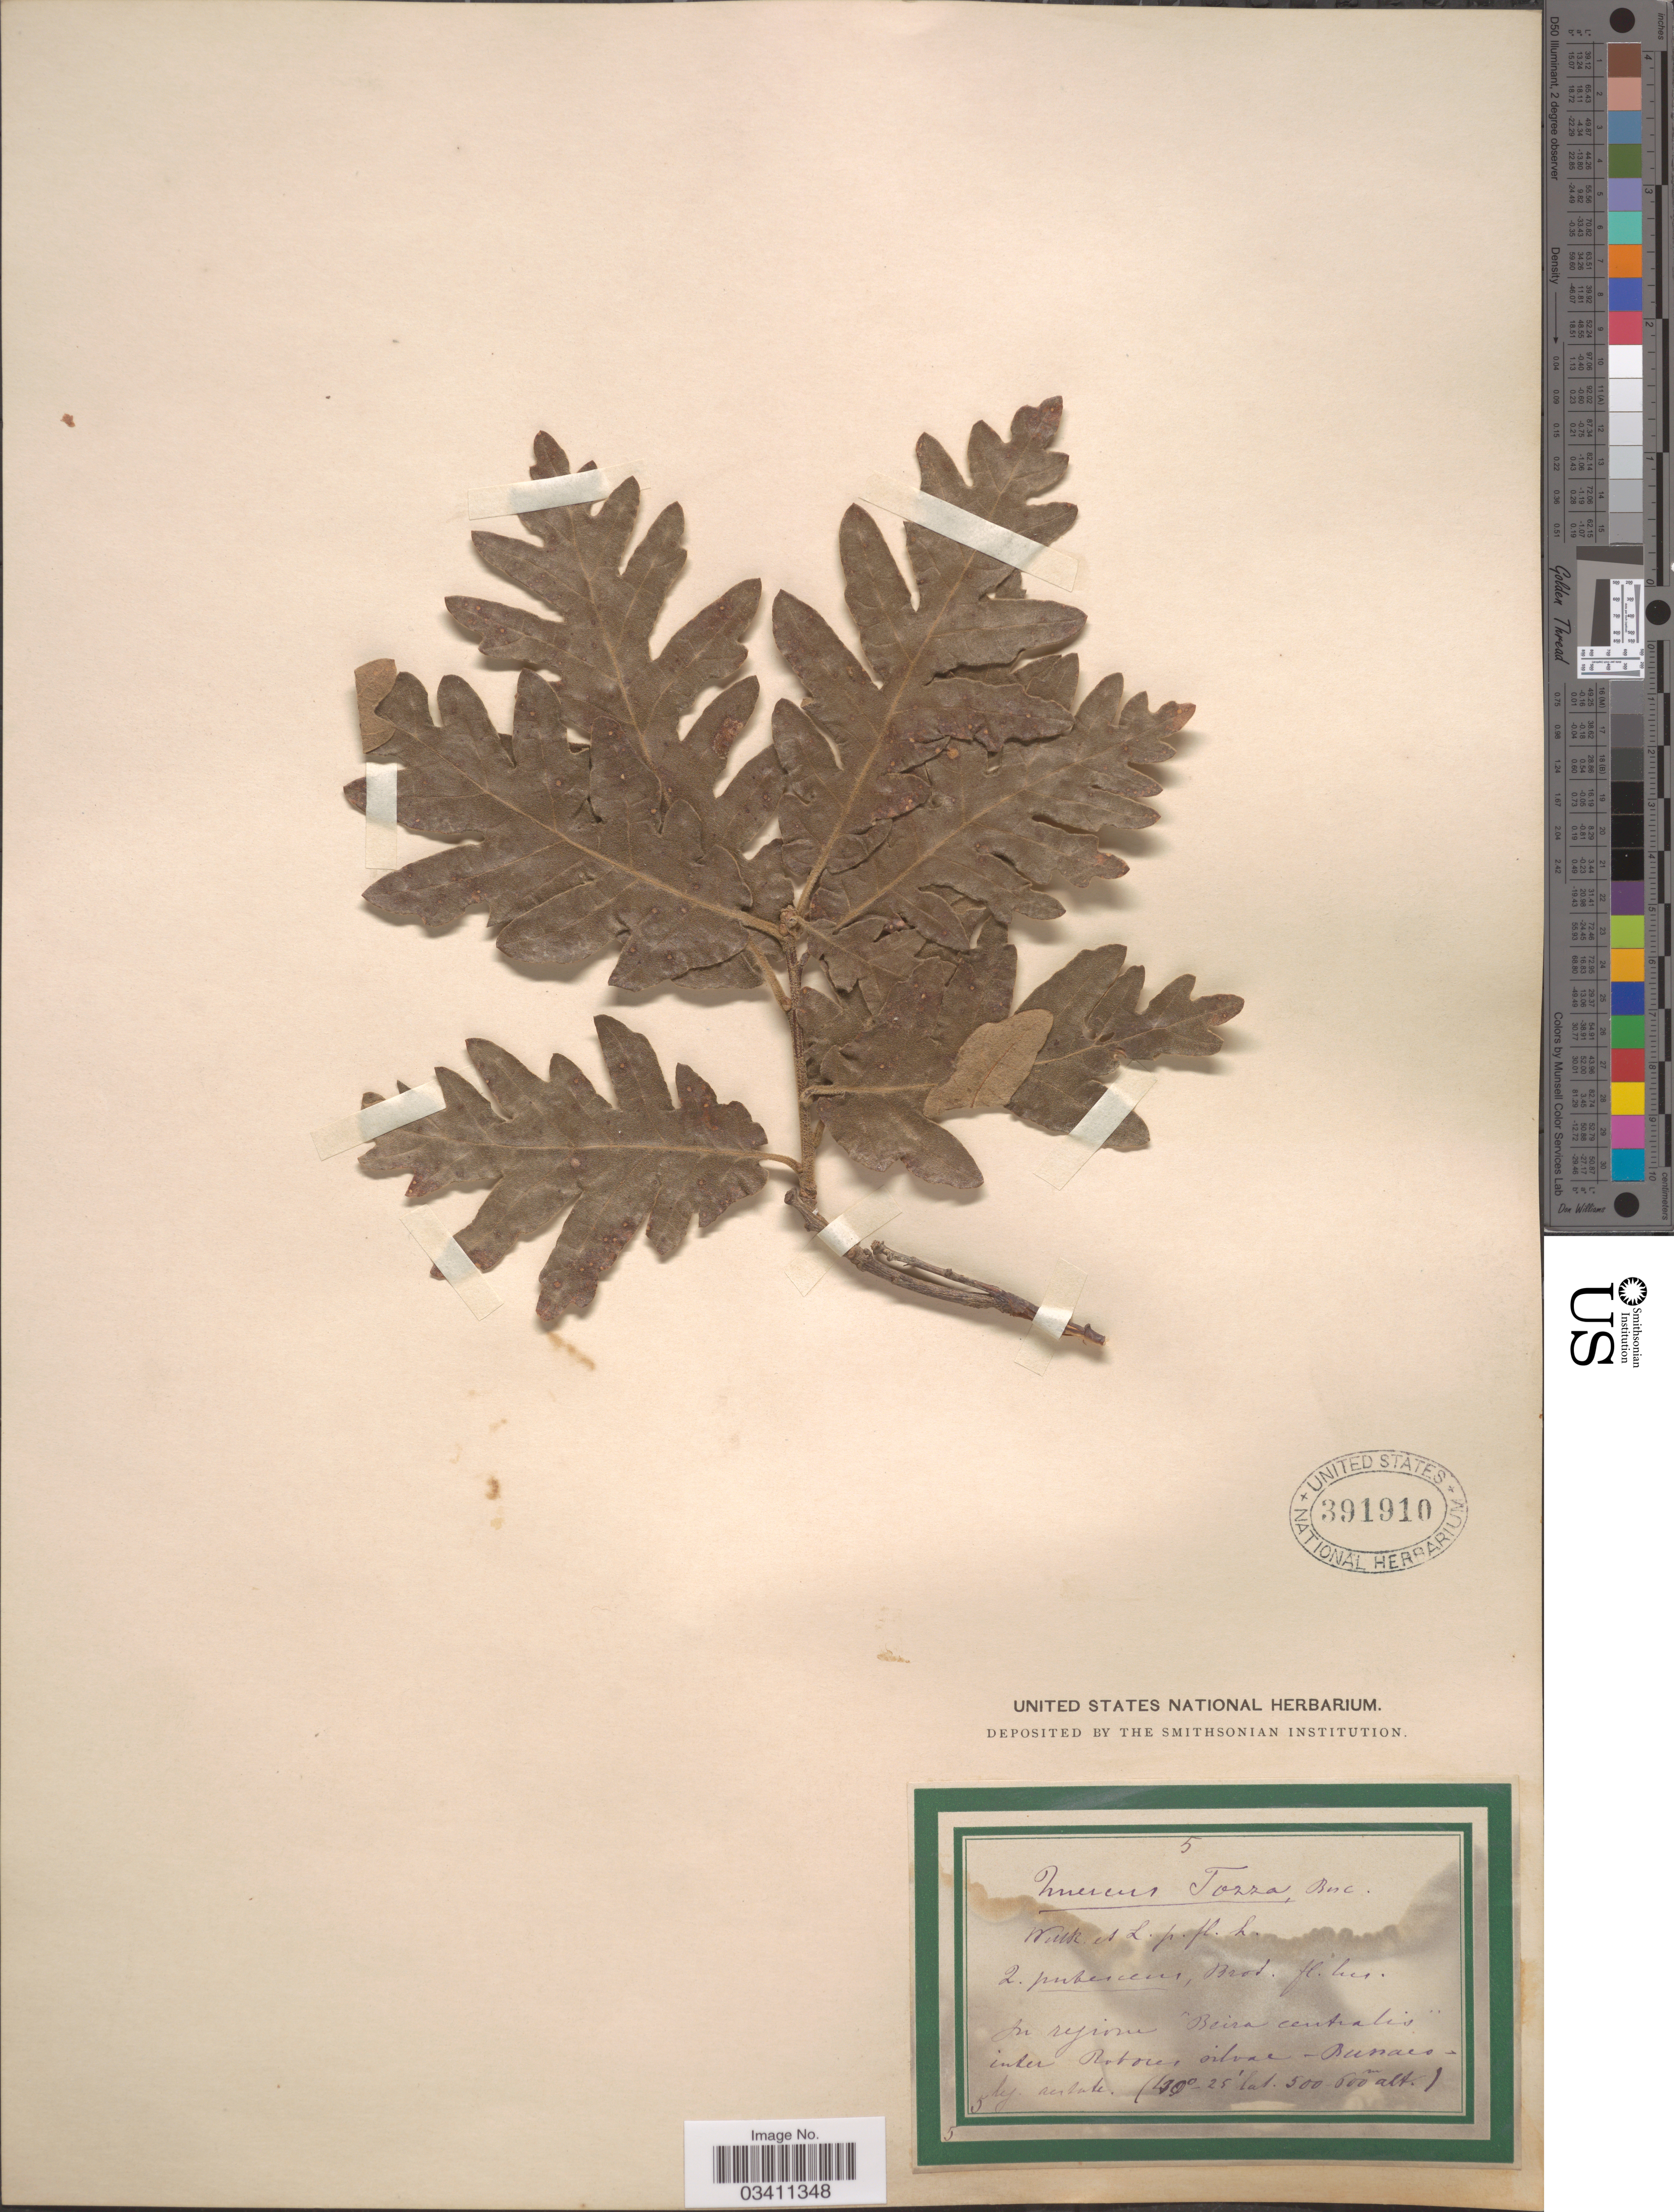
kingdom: Plantae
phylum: Tracheophyta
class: Magnoliopsida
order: Fagales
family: Fagaceae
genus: Quercus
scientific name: Quercus toza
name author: Bastard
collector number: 5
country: Portugal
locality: In regione "Beira centralis" inter Robores silvae -Bussaco-.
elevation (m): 500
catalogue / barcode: US 391910